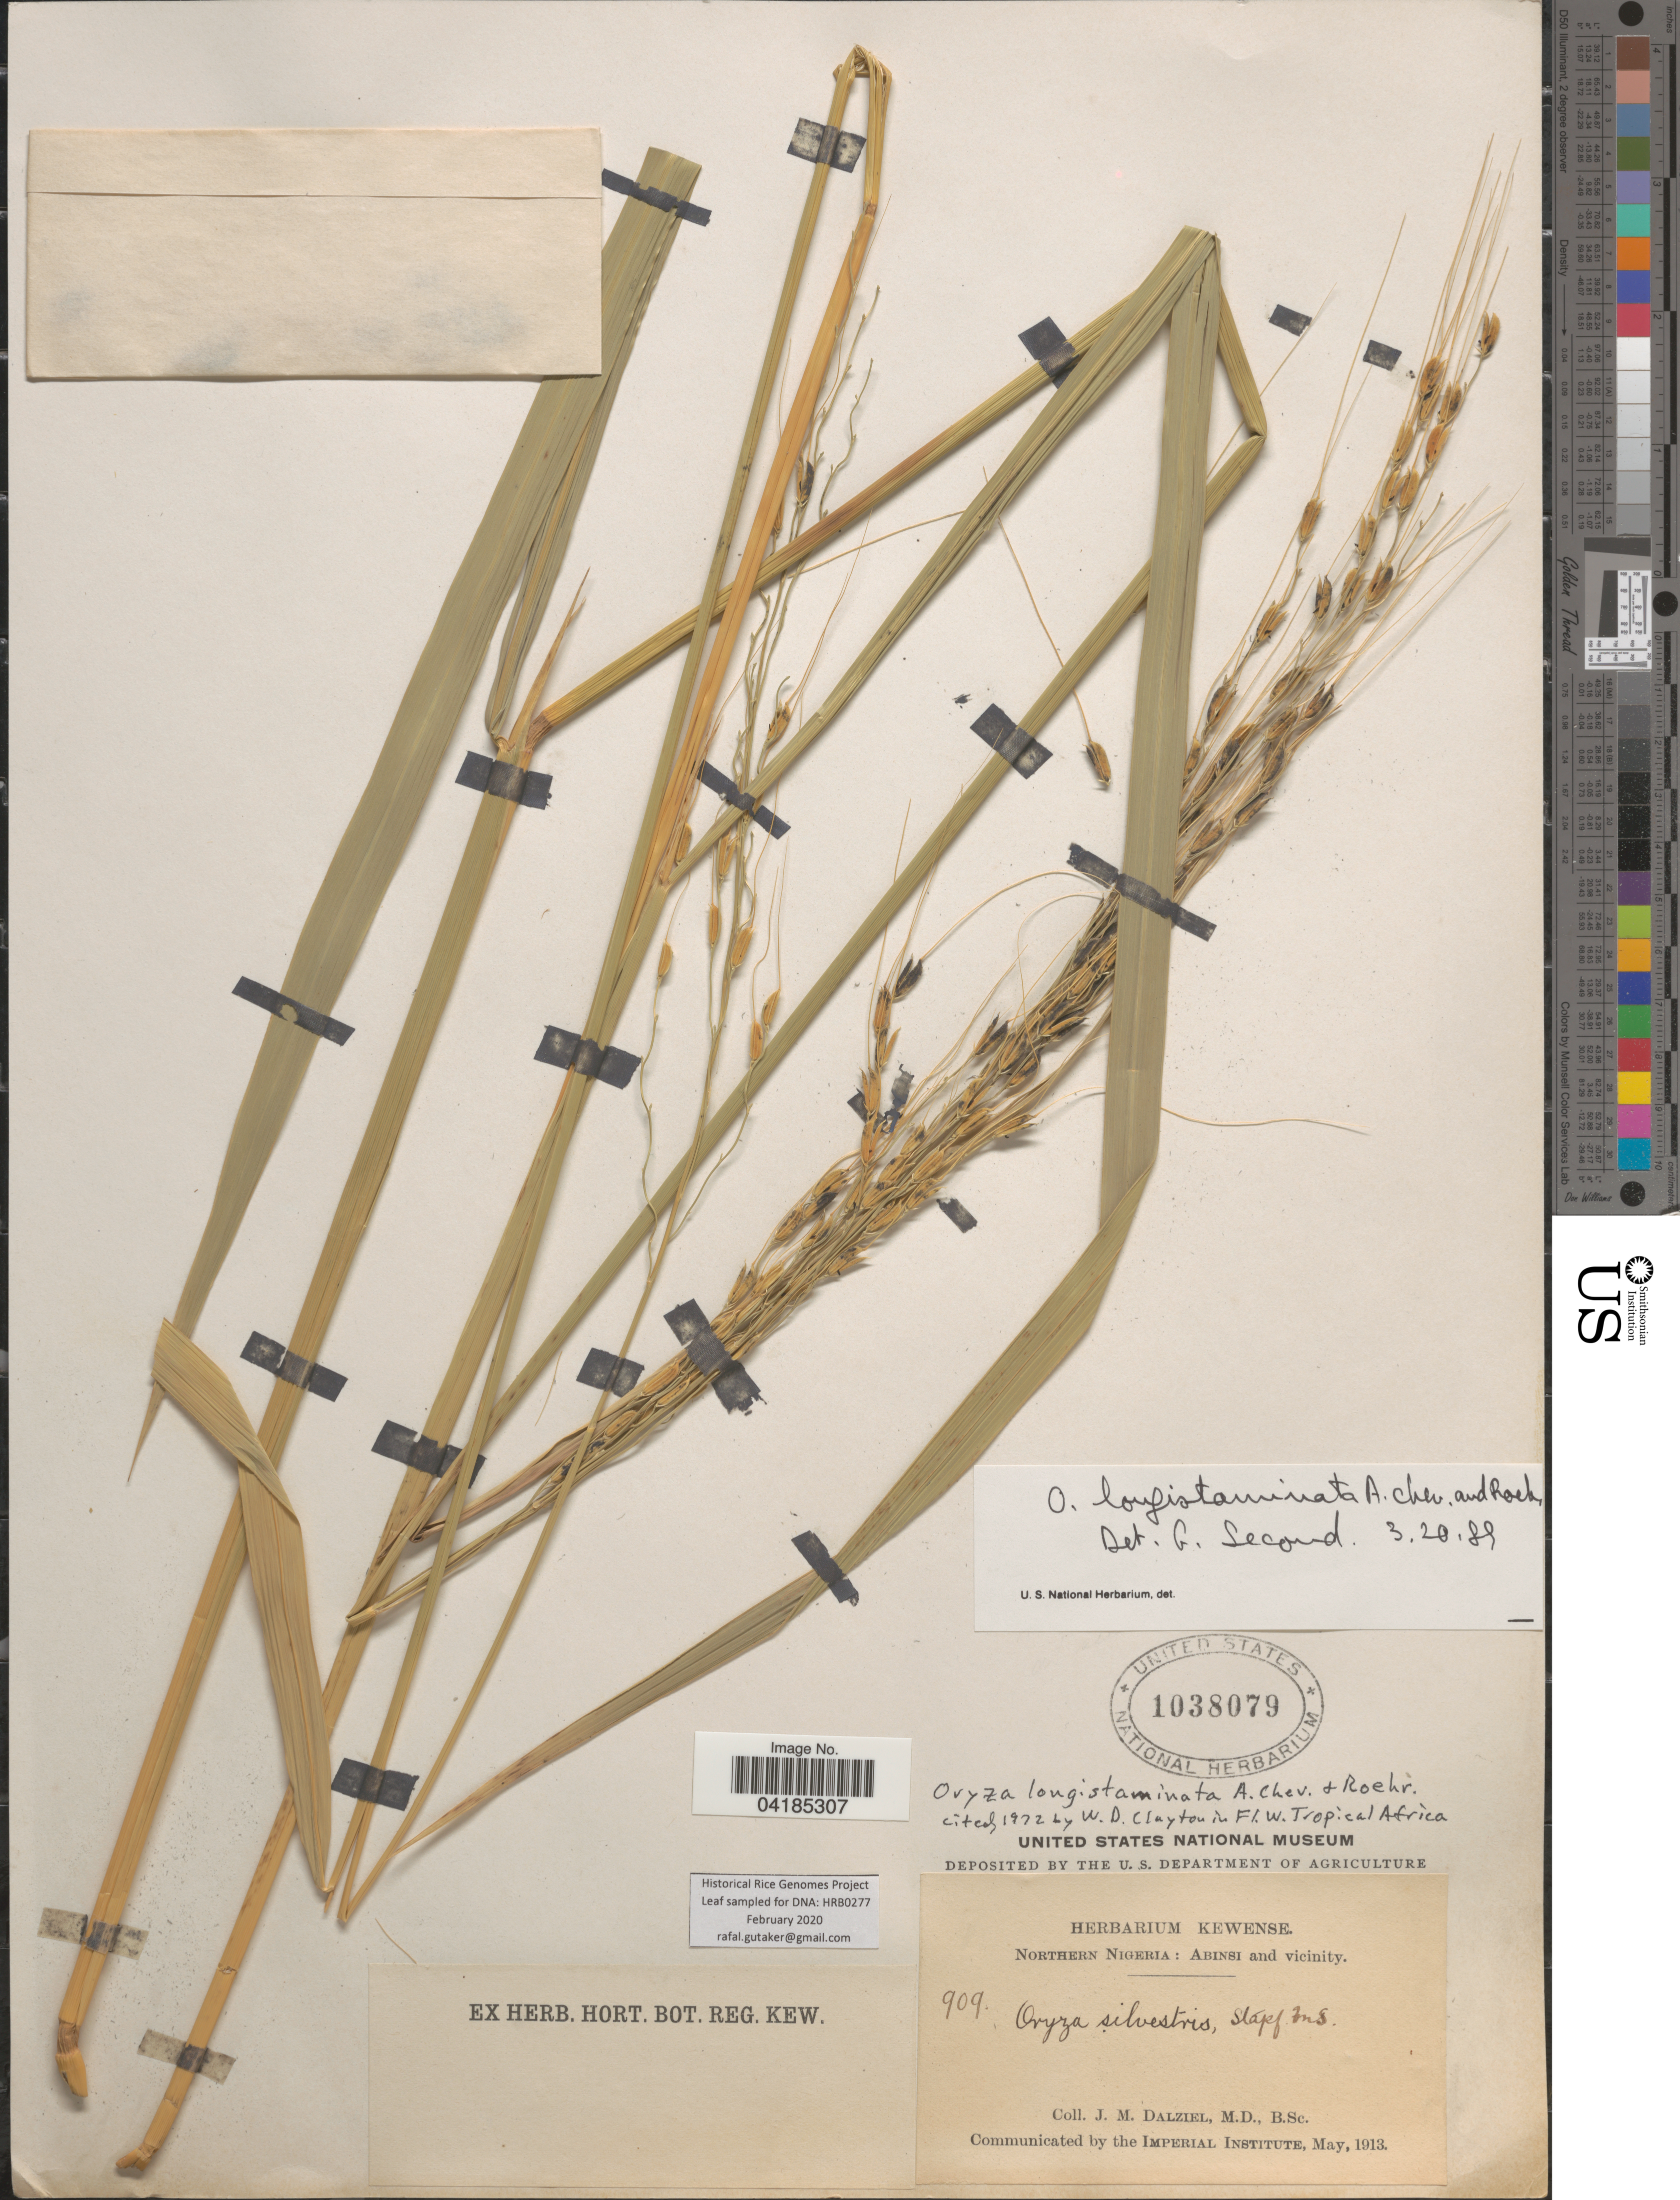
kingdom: Plantae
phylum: Tracheophyta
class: Liliopsida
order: Poales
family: Poaceae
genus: Oryza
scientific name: Oryza longistaminata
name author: A. Chev. & Roehr.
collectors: J. Dalziel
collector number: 909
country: Nigeria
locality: Northern Nigeria: Abinsi and vicinity.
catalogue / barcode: US 1038079